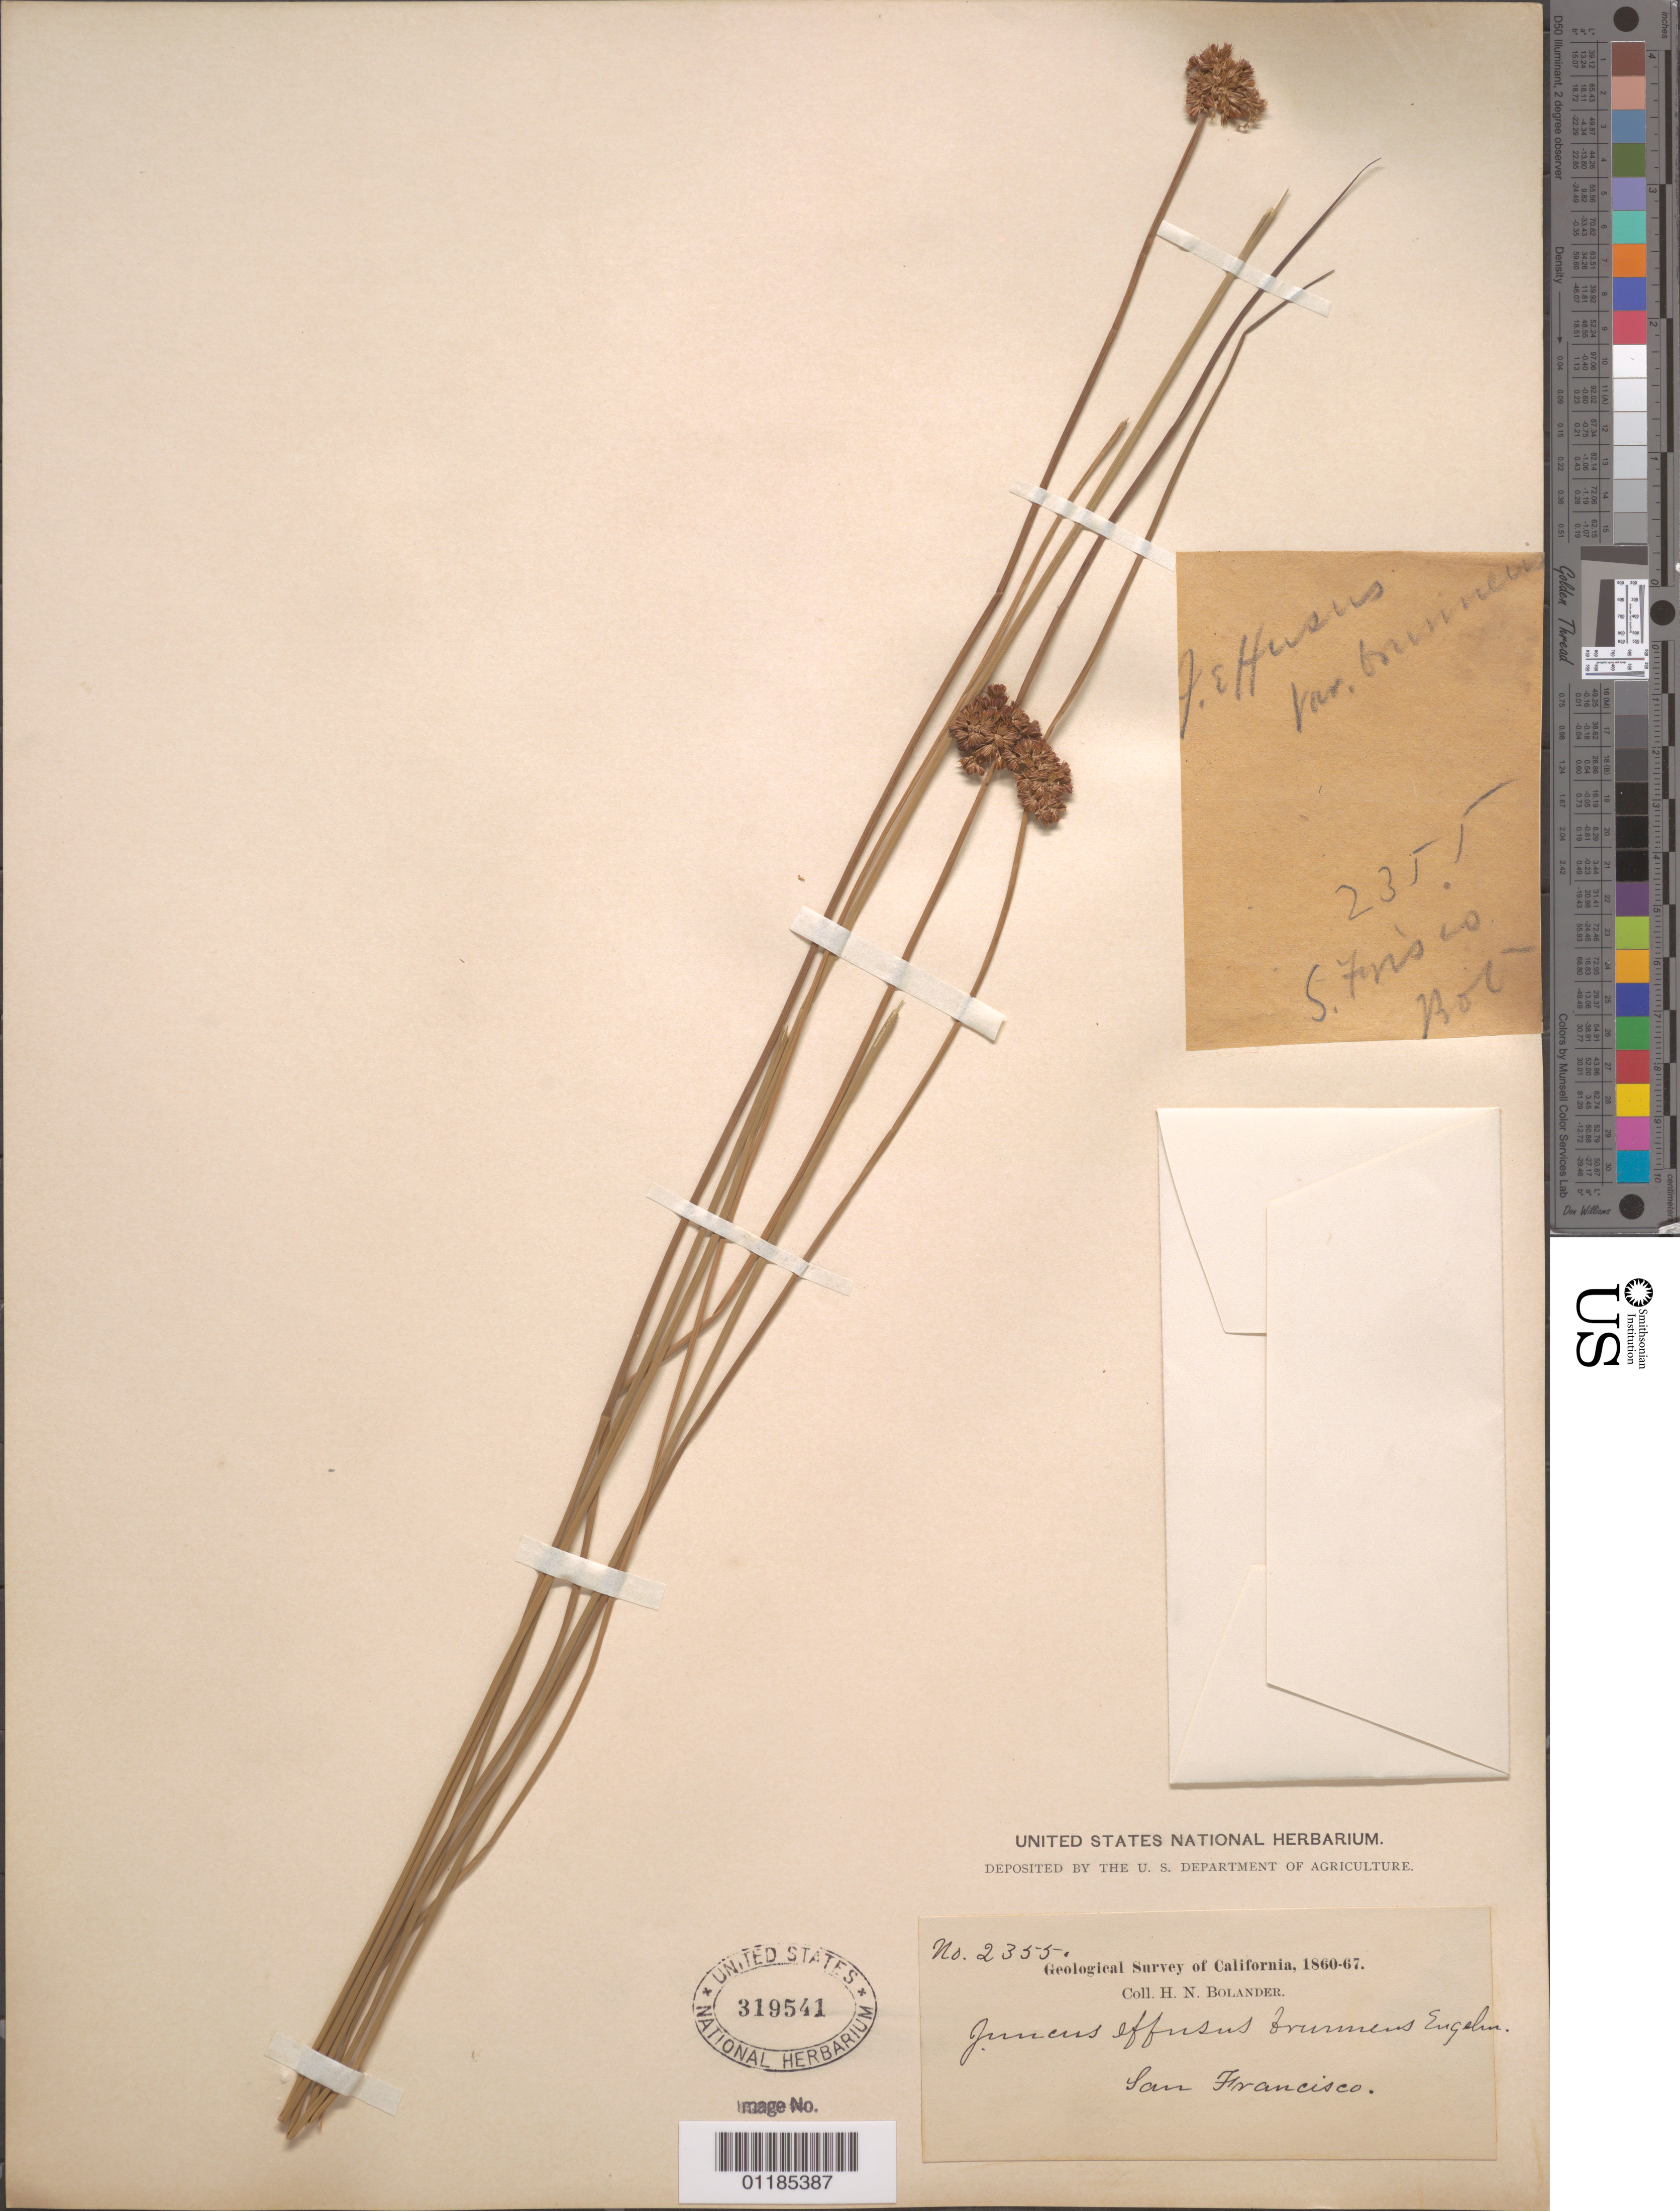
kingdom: Plantae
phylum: Tracheophyta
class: Liliopsida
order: Poales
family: Juncaceae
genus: Juncus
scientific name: Juncus effusus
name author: L.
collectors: H. Bolander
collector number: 2355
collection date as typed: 1860 to -- --- 1867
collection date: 1860/1867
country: United States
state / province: California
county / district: San Francisco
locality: San Francisco.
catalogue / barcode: US 319541